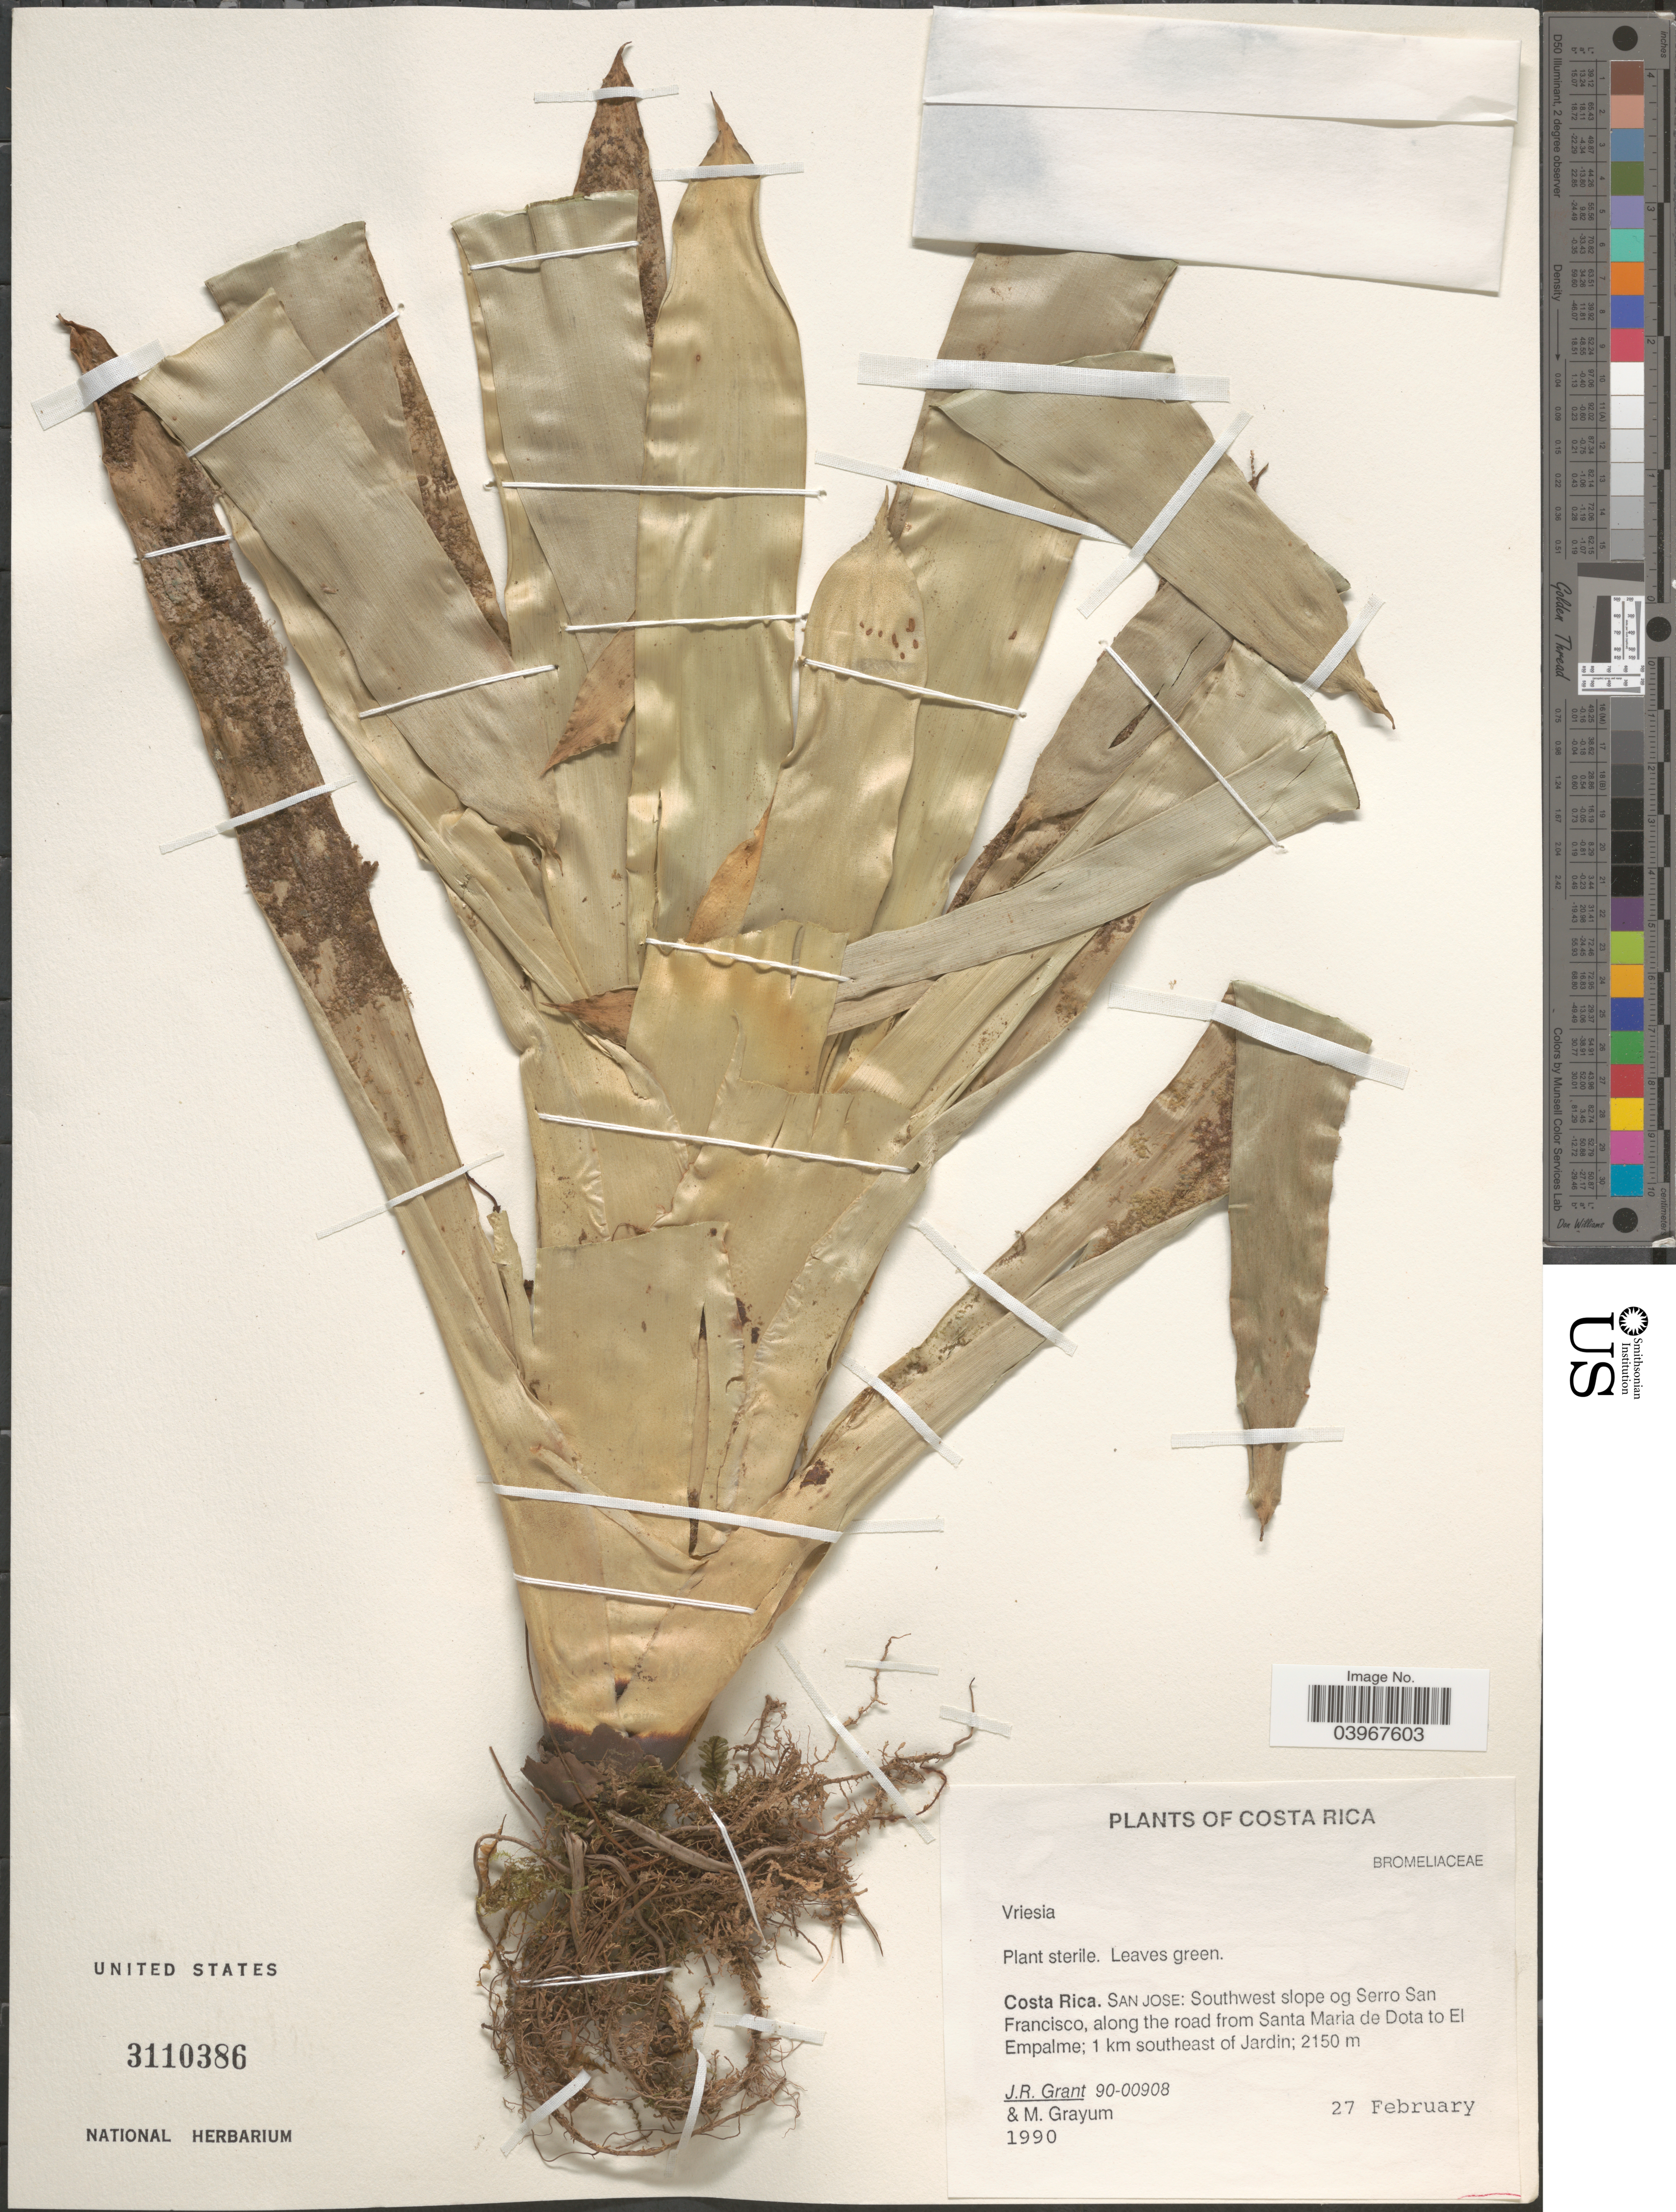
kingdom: Plantae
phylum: Tracheophyta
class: Liliopsida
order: Poales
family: Bromeliaceae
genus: Werauhia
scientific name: Werauhia sp.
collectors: J. Grant & M. H. Grayum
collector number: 90-00908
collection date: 1990-02-27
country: Costa Rica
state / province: San José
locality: Southwest slope og Serro San Francisco, along the road from Santa Maria de Dota to El Empalme; 1 km southeast of Jardin.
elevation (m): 2150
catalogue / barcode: US 3110386